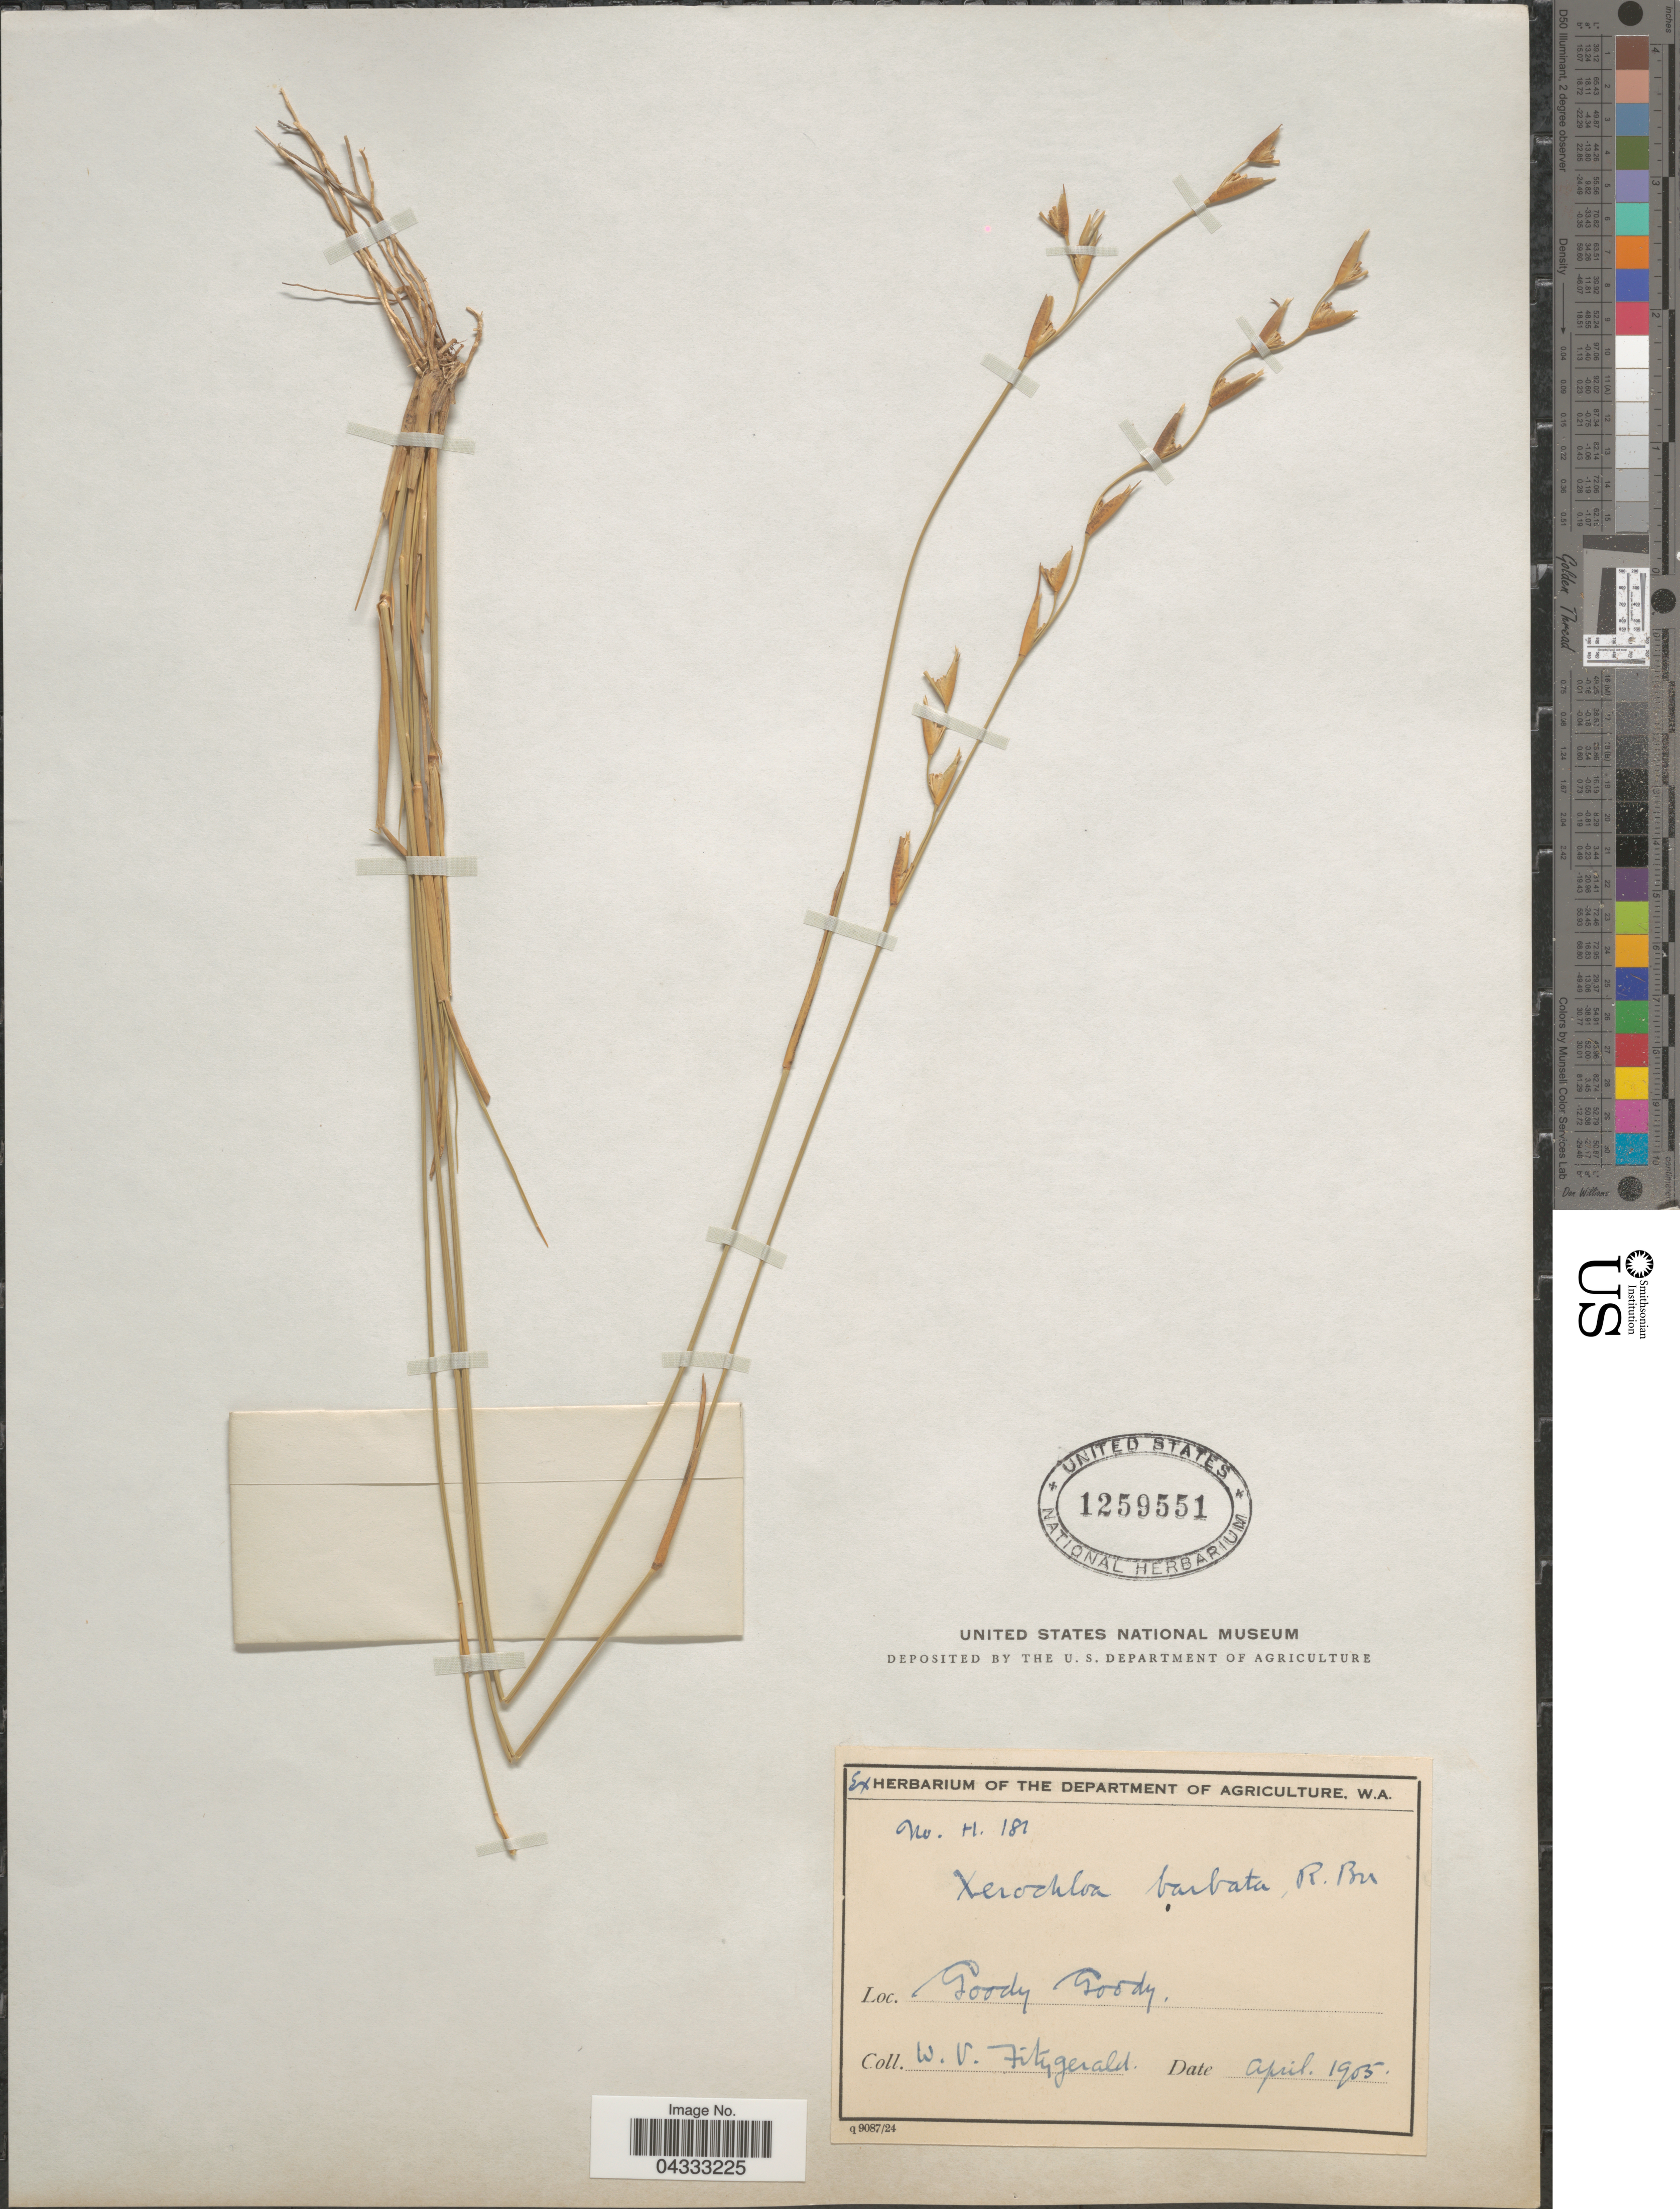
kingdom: Plantae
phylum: Tracheophyta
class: Liliopsida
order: Poales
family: Poaceae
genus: Xerochloa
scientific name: Xerochloa barbata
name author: R. Br.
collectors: W. Fitzgerald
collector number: H.181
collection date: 1905-04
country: Australia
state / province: Western Australia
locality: Goody Goody.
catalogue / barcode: US 1259551